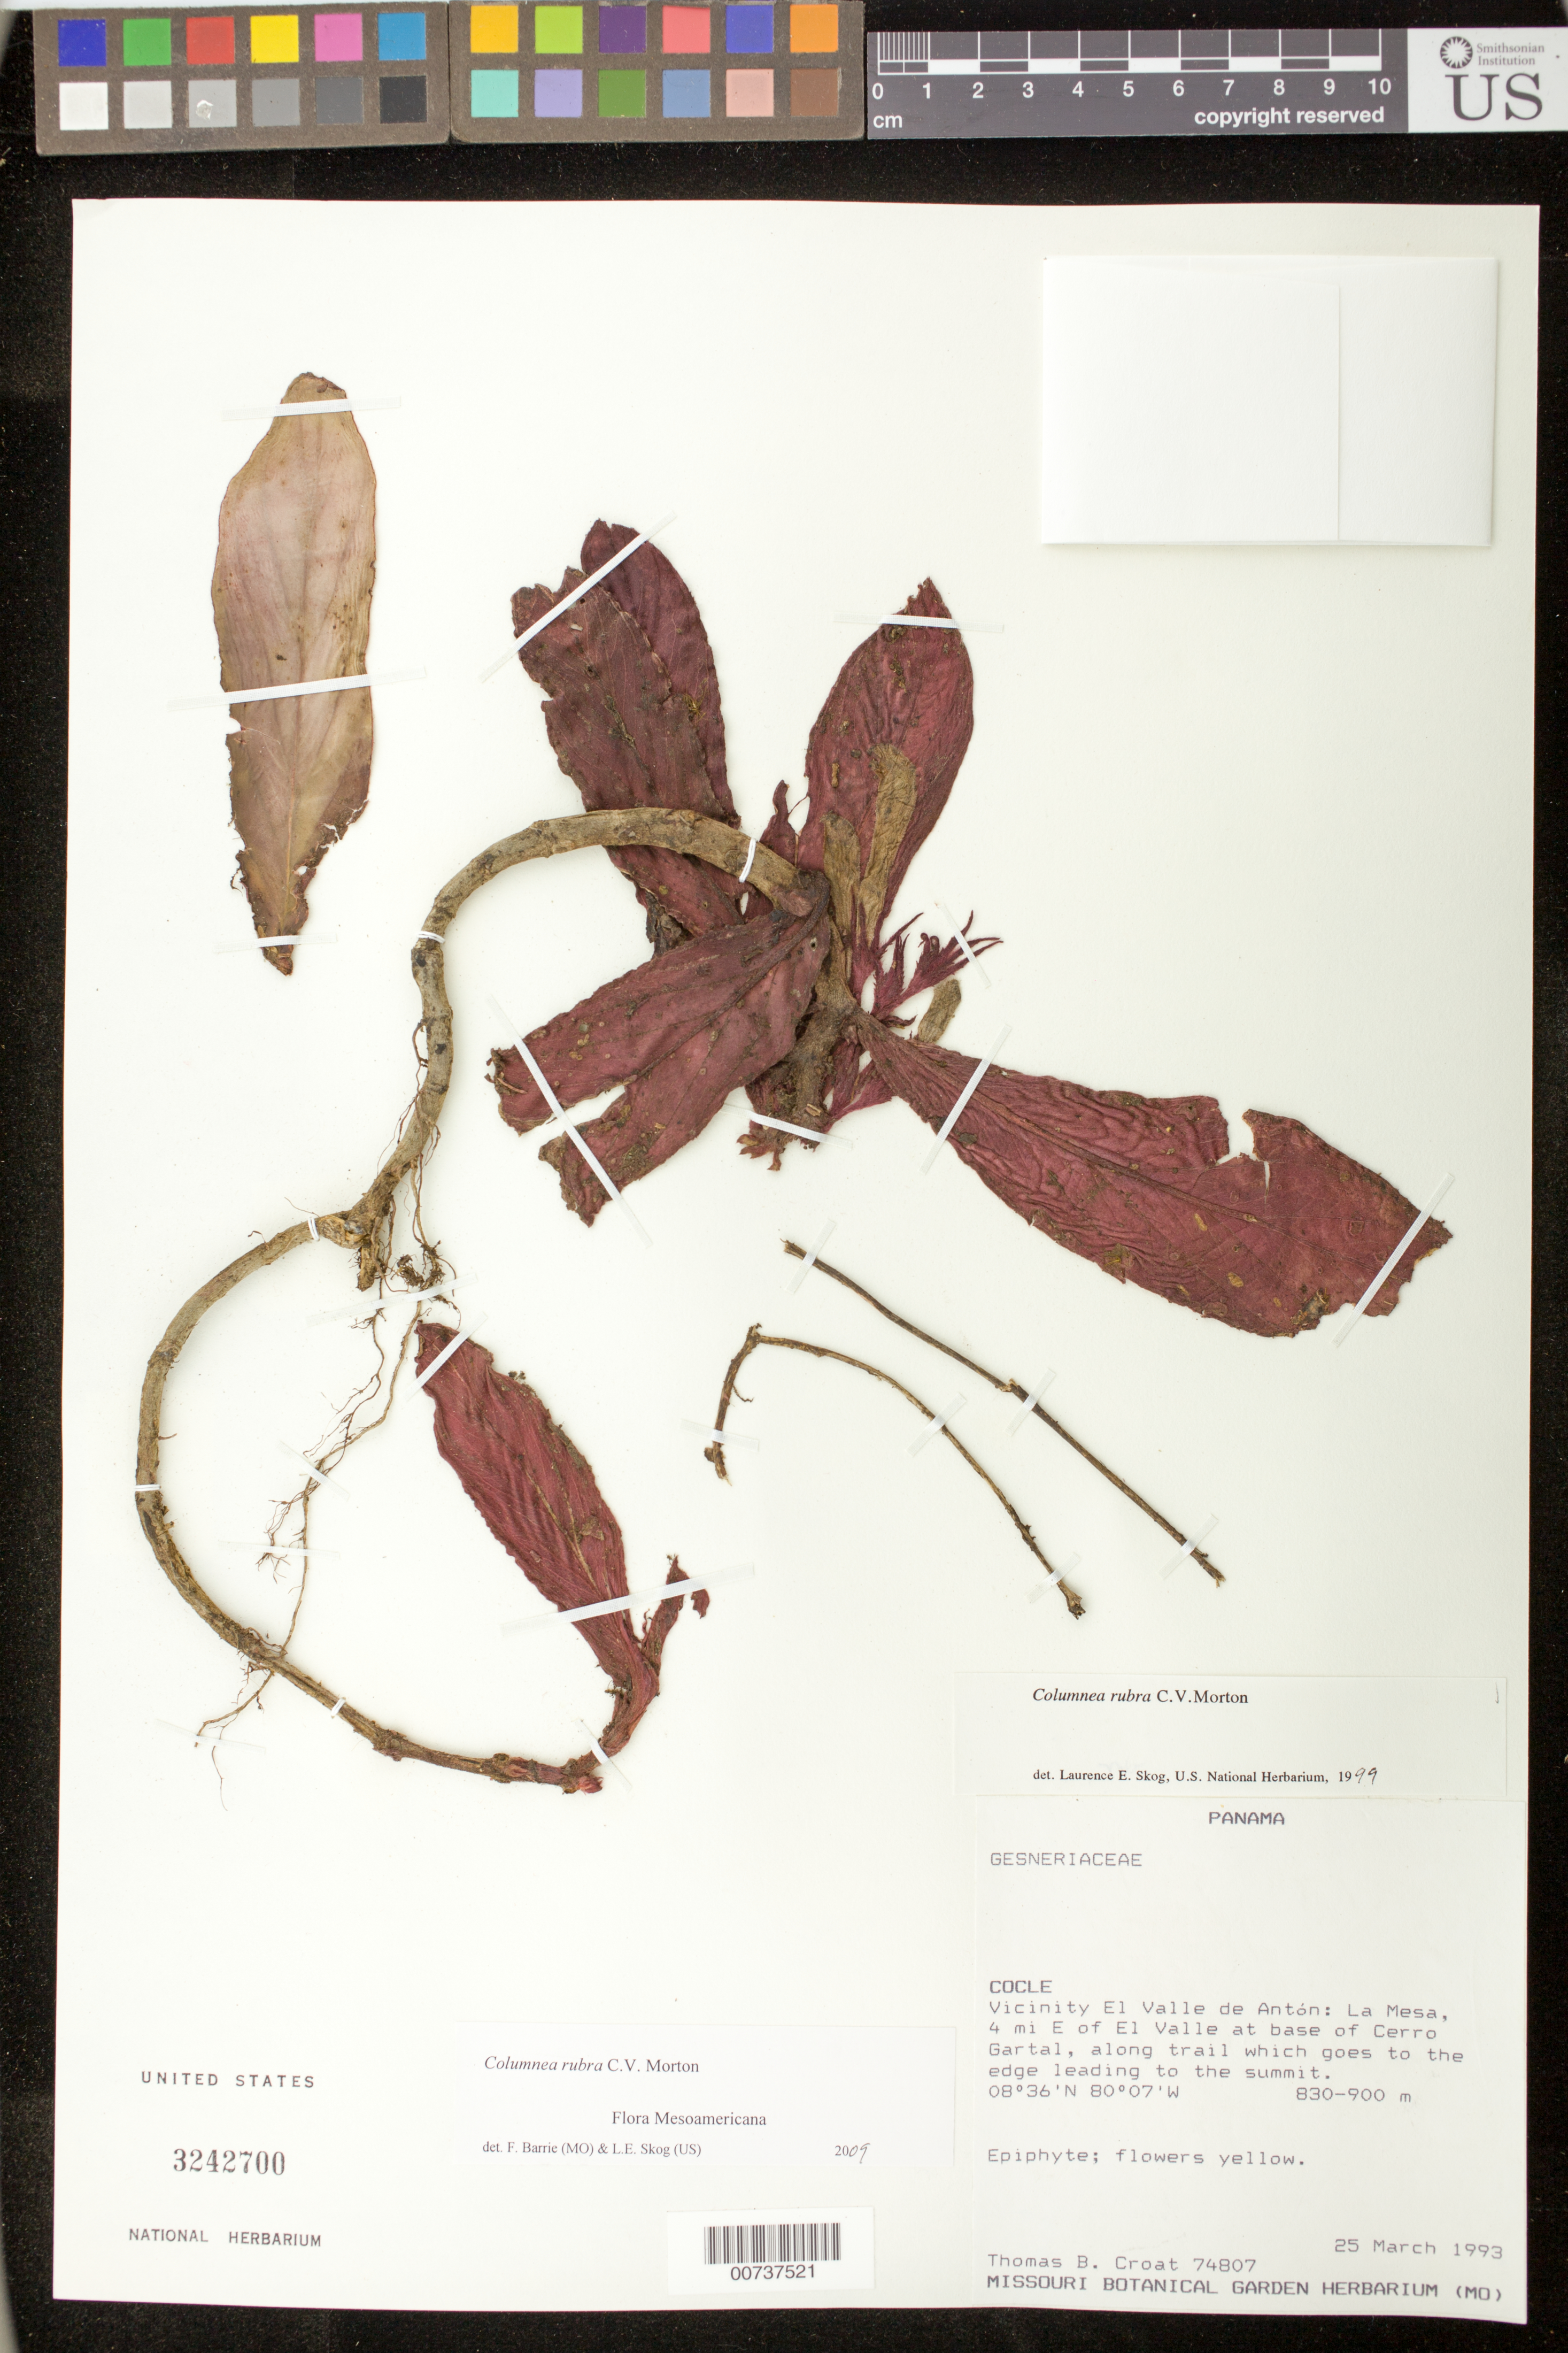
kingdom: Plantae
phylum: Tracheophyta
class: Magnoliopsida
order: Lamiales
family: Gesneriaceae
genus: Columnea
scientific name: Columnea rubra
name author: C.V. Morton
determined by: Skog, Laurence E.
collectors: T. B. Croat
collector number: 74807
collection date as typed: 25 Mar 1993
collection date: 1993-03-25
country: Panama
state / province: Coclé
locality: Vicinity of El Valle de Antón: La Mesa, 4 mi E of El Valle at base of Cerro Gartal, along trail which goes to the edge leading to the summit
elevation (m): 830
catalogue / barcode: US 3242700